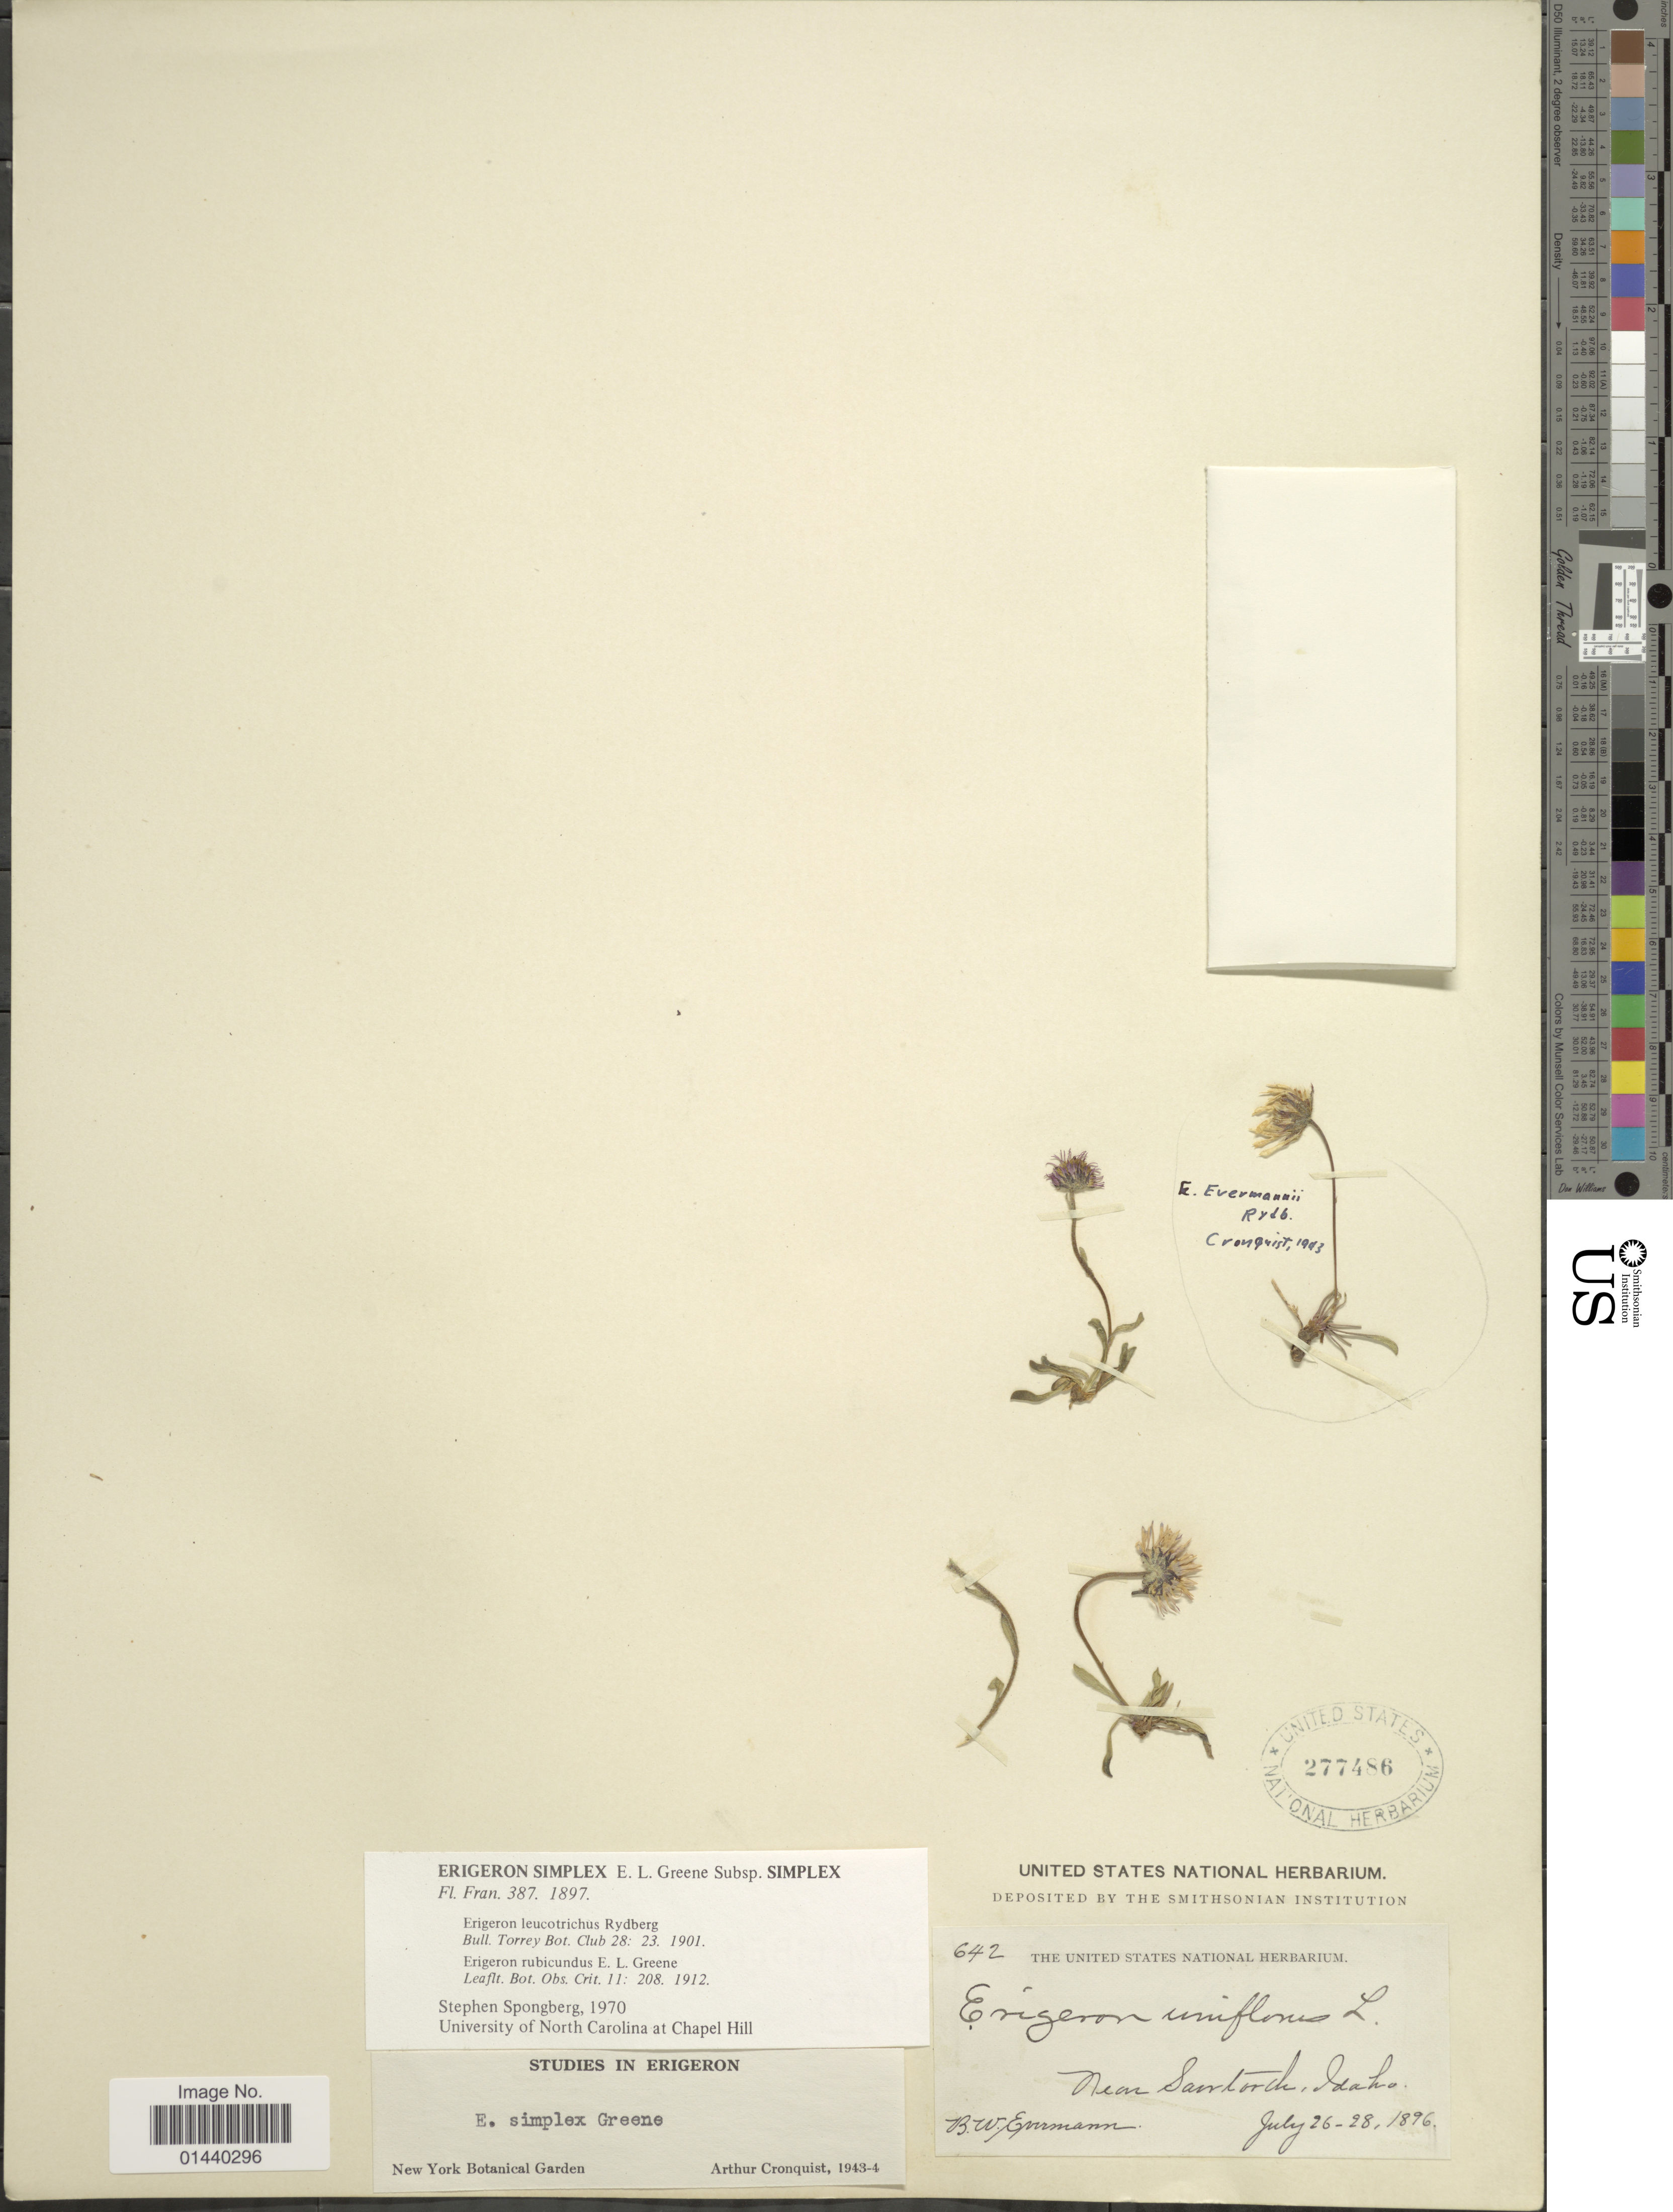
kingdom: Plantae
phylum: Tracheophyta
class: Magnoliopsida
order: Asterales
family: Asteraceae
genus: Erigeron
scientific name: Erigeron simplex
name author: Greene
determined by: Cronquist, A. J.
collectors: B. W. Evermann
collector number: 642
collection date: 1896-07-26/1896-07-28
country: United States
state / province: Idaho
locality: Near Sawtorch.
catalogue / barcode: US 277486